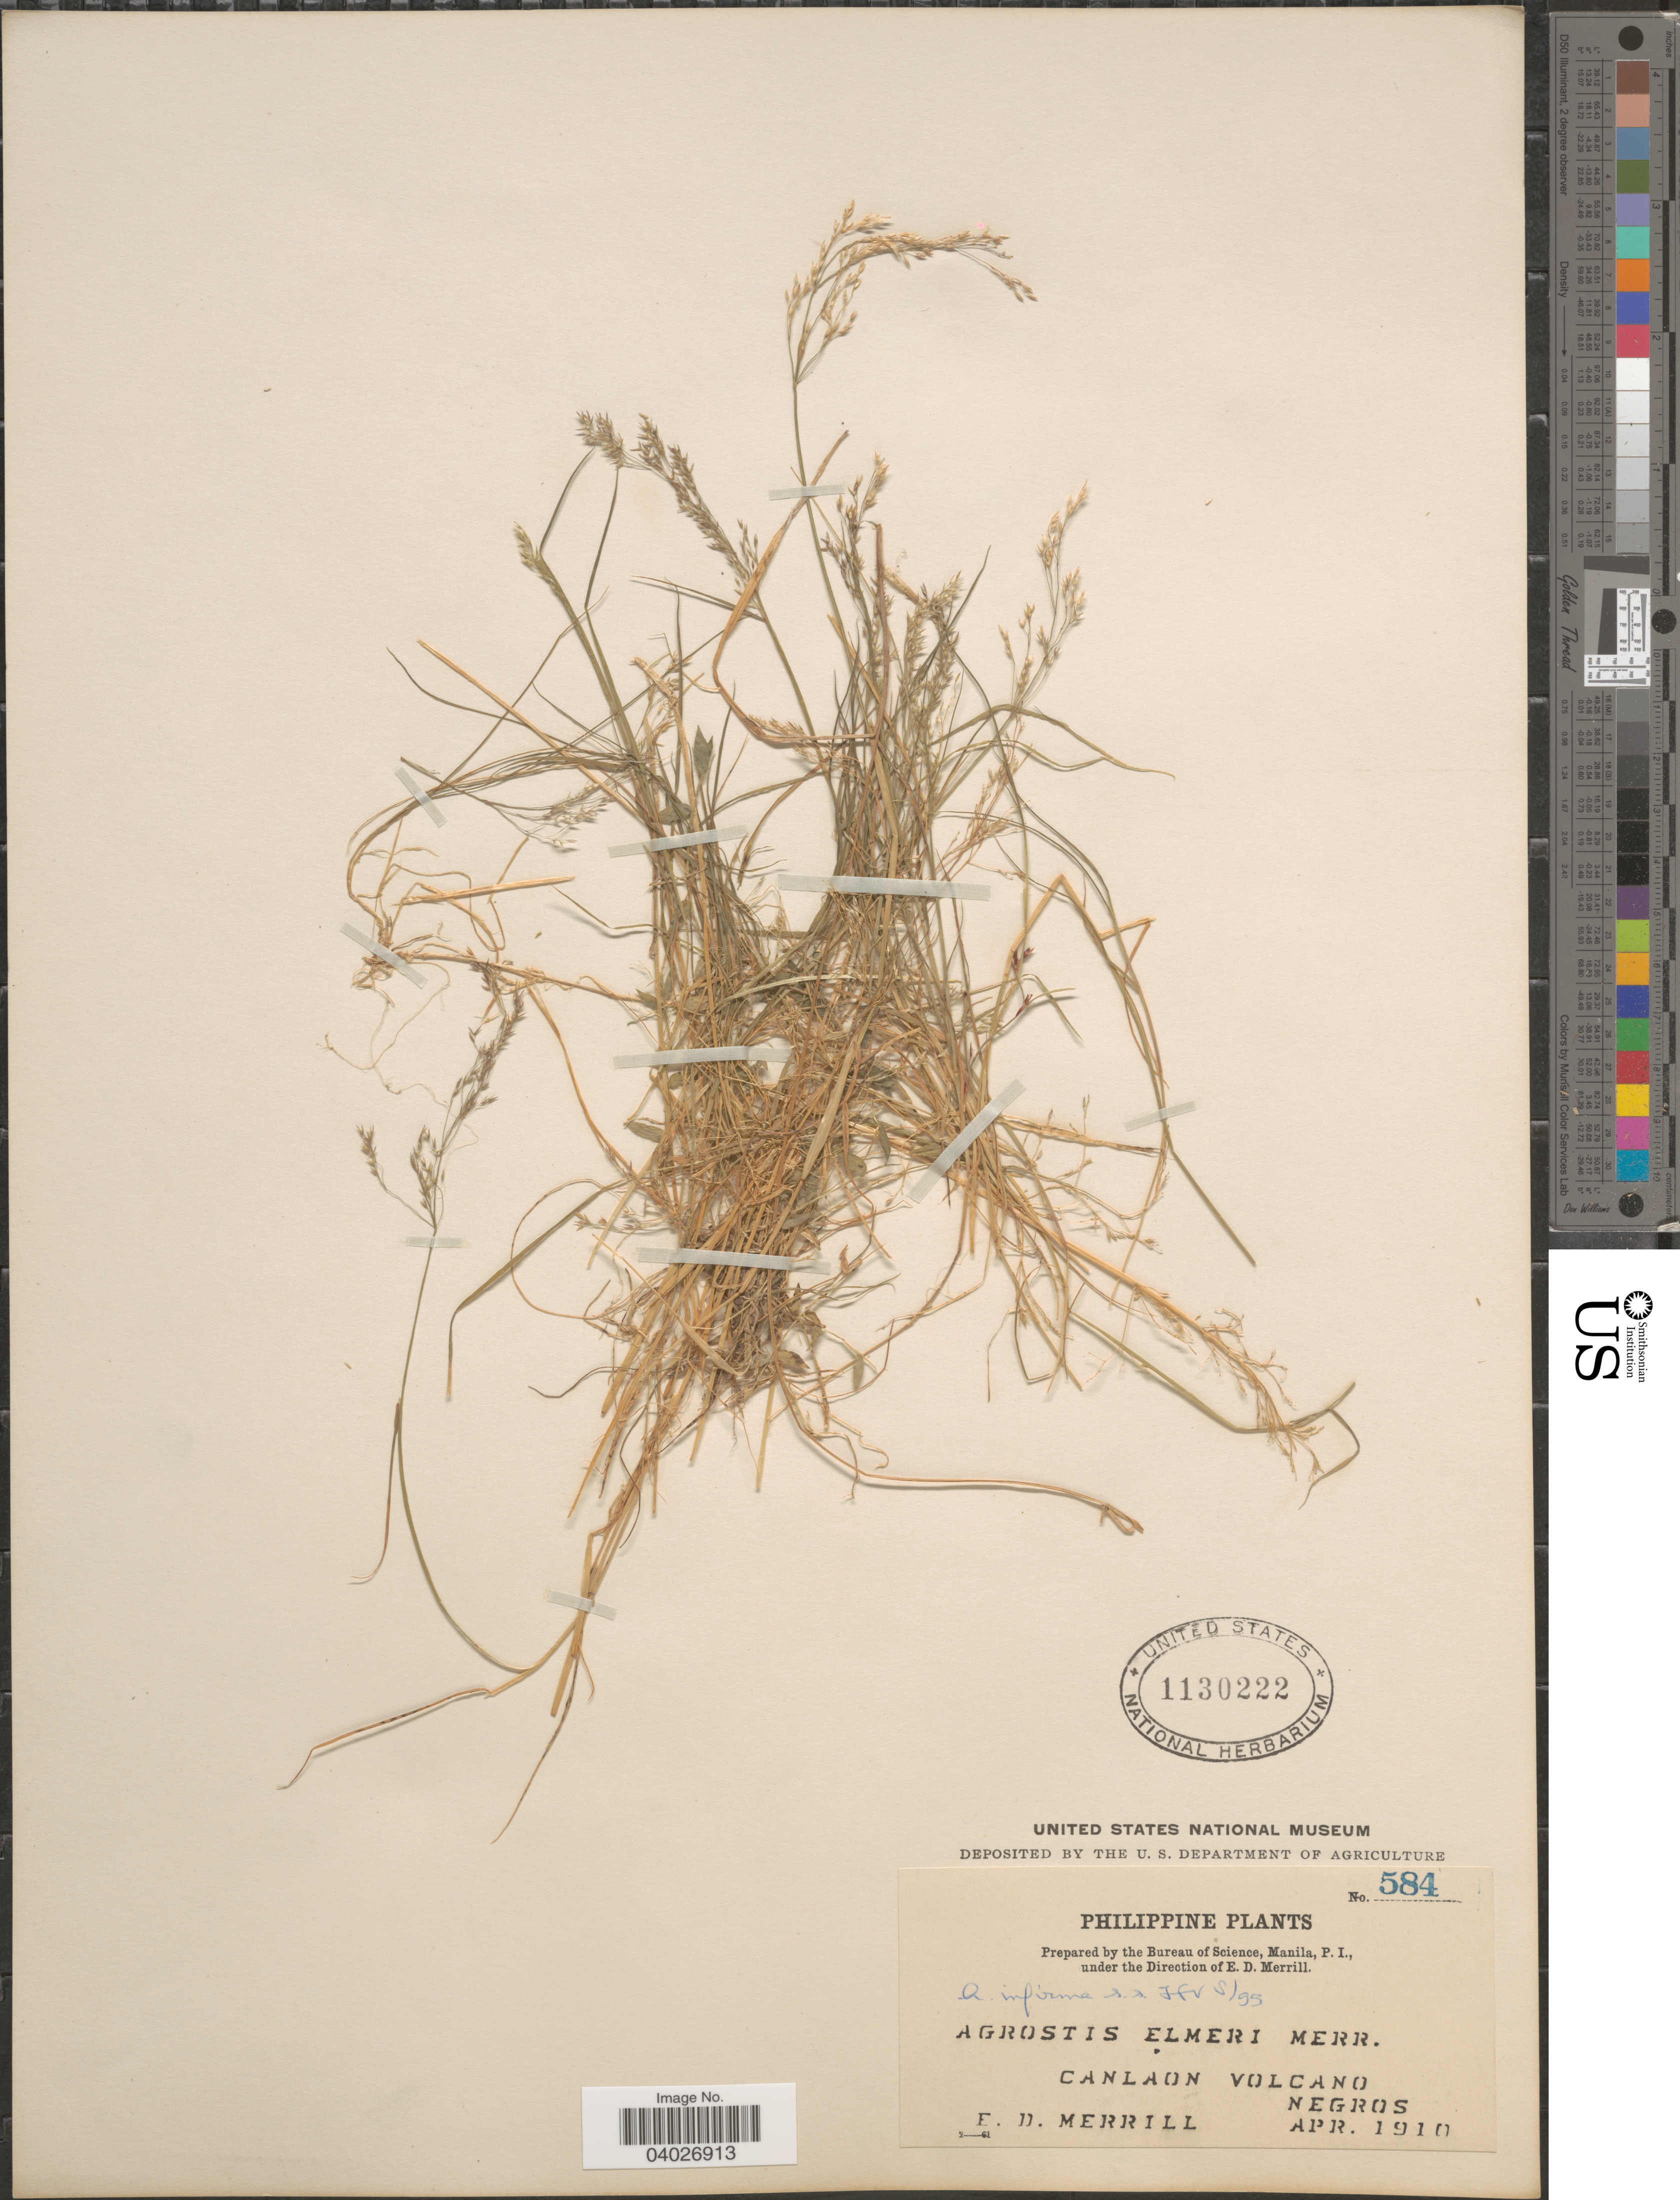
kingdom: Plantae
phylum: Tracheophyta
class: Liliopsida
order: Poales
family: Poaceae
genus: Agrostis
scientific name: Agrostis infirma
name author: Büse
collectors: E. D. Merrill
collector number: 584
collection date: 1910-04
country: Philippines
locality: Canlaon Volcano, Negros.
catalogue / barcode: US 1130222